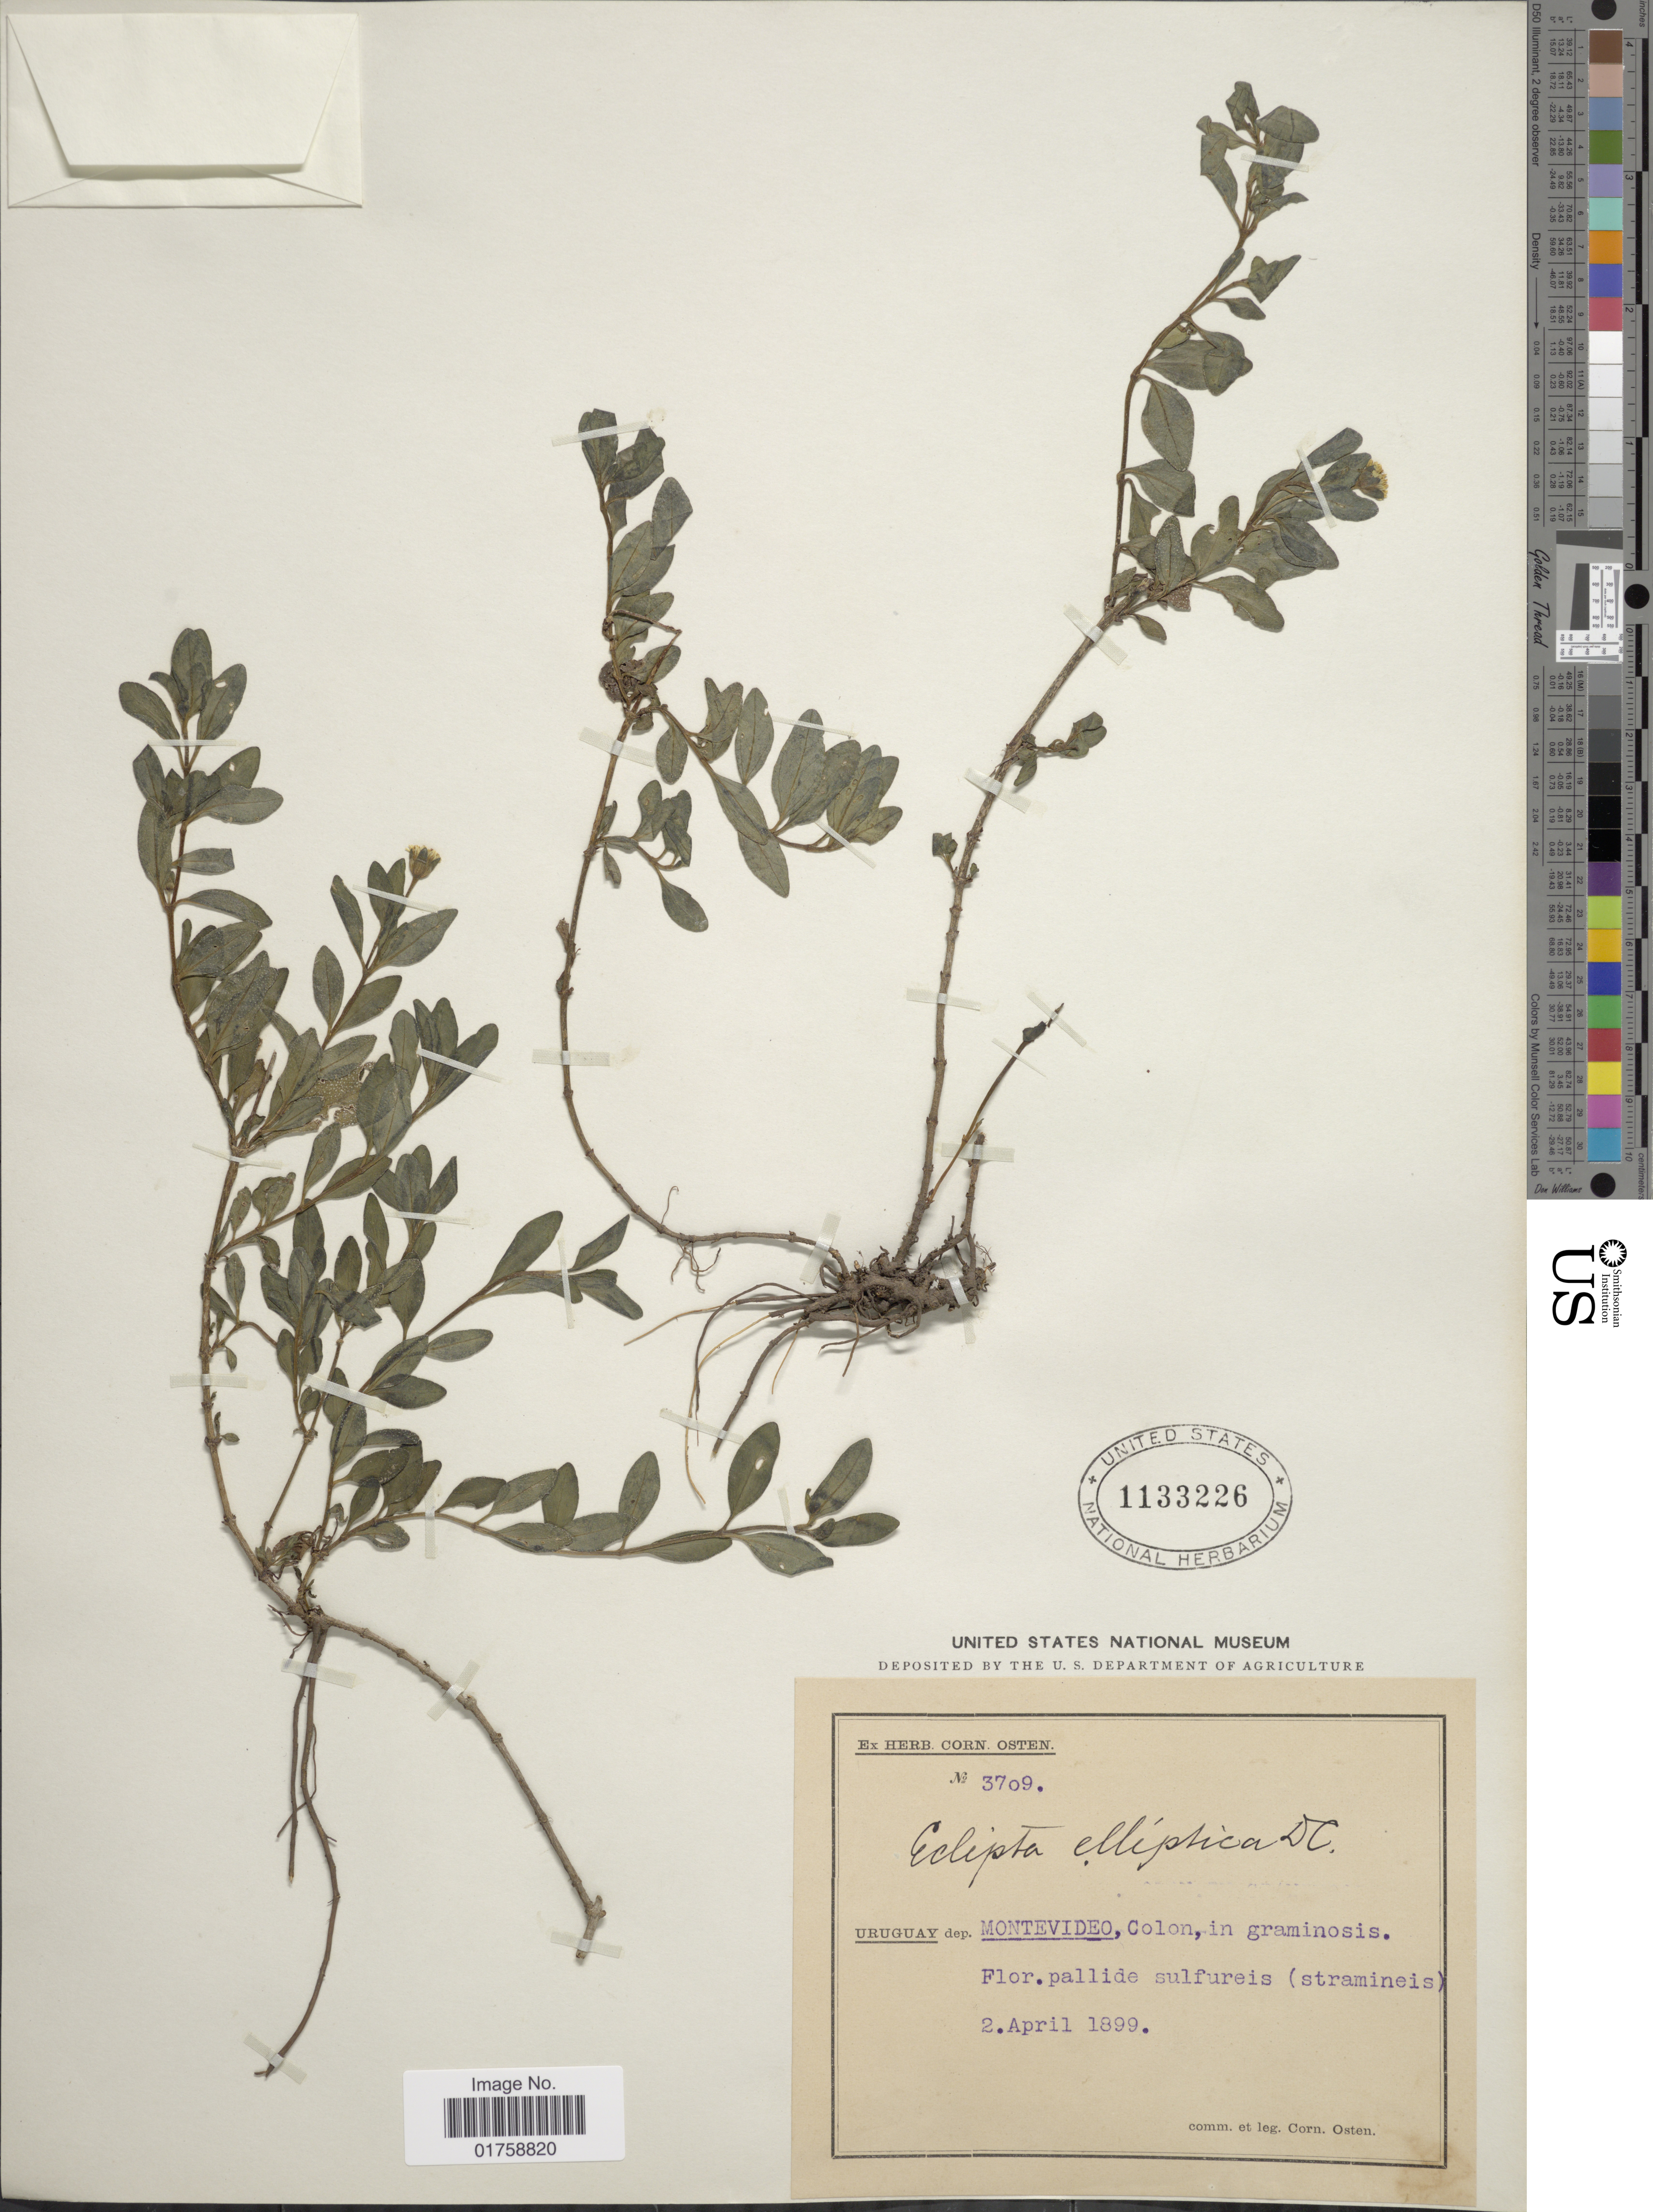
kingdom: Plantae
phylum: Tracheophyta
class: Magnoliopsida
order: Asterales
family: Asteraceae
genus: Eclipta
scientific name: Eclipta bellidioides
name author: (Spreng.) Sch. Bip. & S.F. Blake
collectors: C. Osten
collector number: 3709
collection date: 1899-04-02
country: Uruguay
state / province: Montevideo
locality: Uruguay dep. Montevideo, Colon,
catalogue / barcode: US 1133226